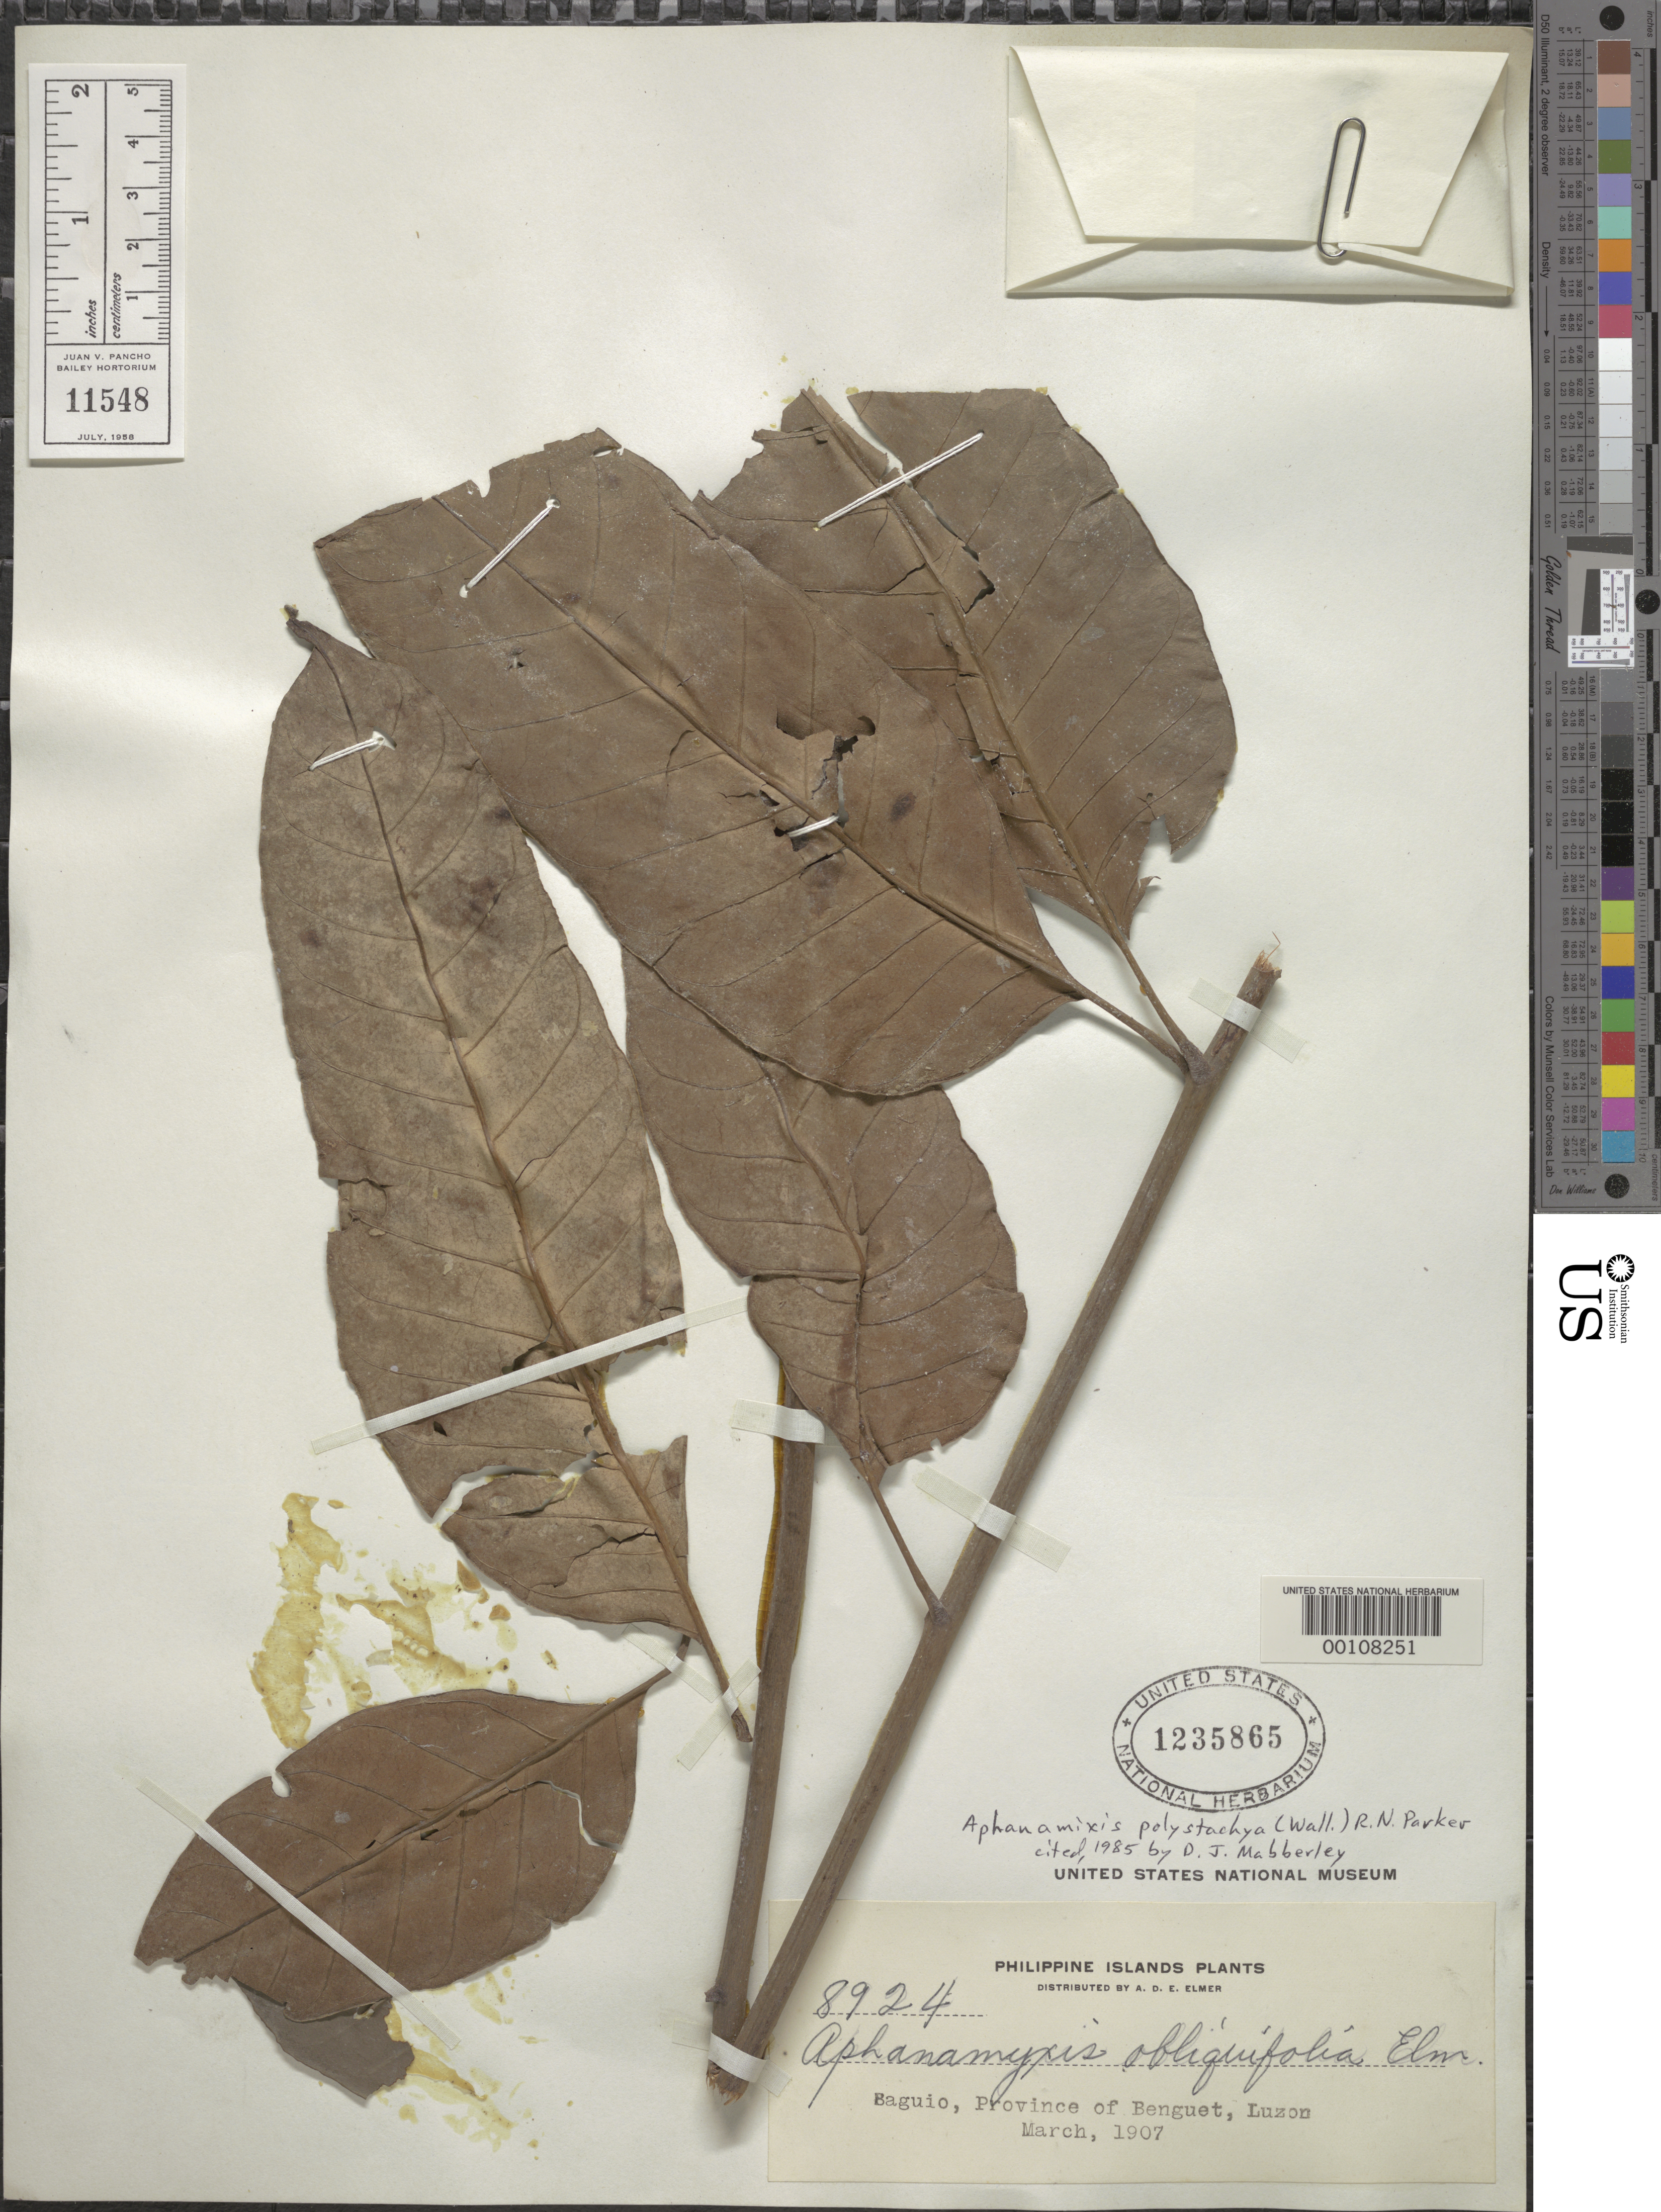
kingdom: Plantae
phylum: Tracheophyta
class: Magnoliopsida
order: Sapindales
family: Meliaceae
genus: Aphanamixis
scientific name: Aphanamixis polystachya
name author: (Wall.) R. Parker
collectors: A. D. E. Elmer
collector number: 8924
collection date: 1907-03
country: Philippines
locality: Baguio, Province of Benguet, Luzon.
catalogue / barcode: US 1235865